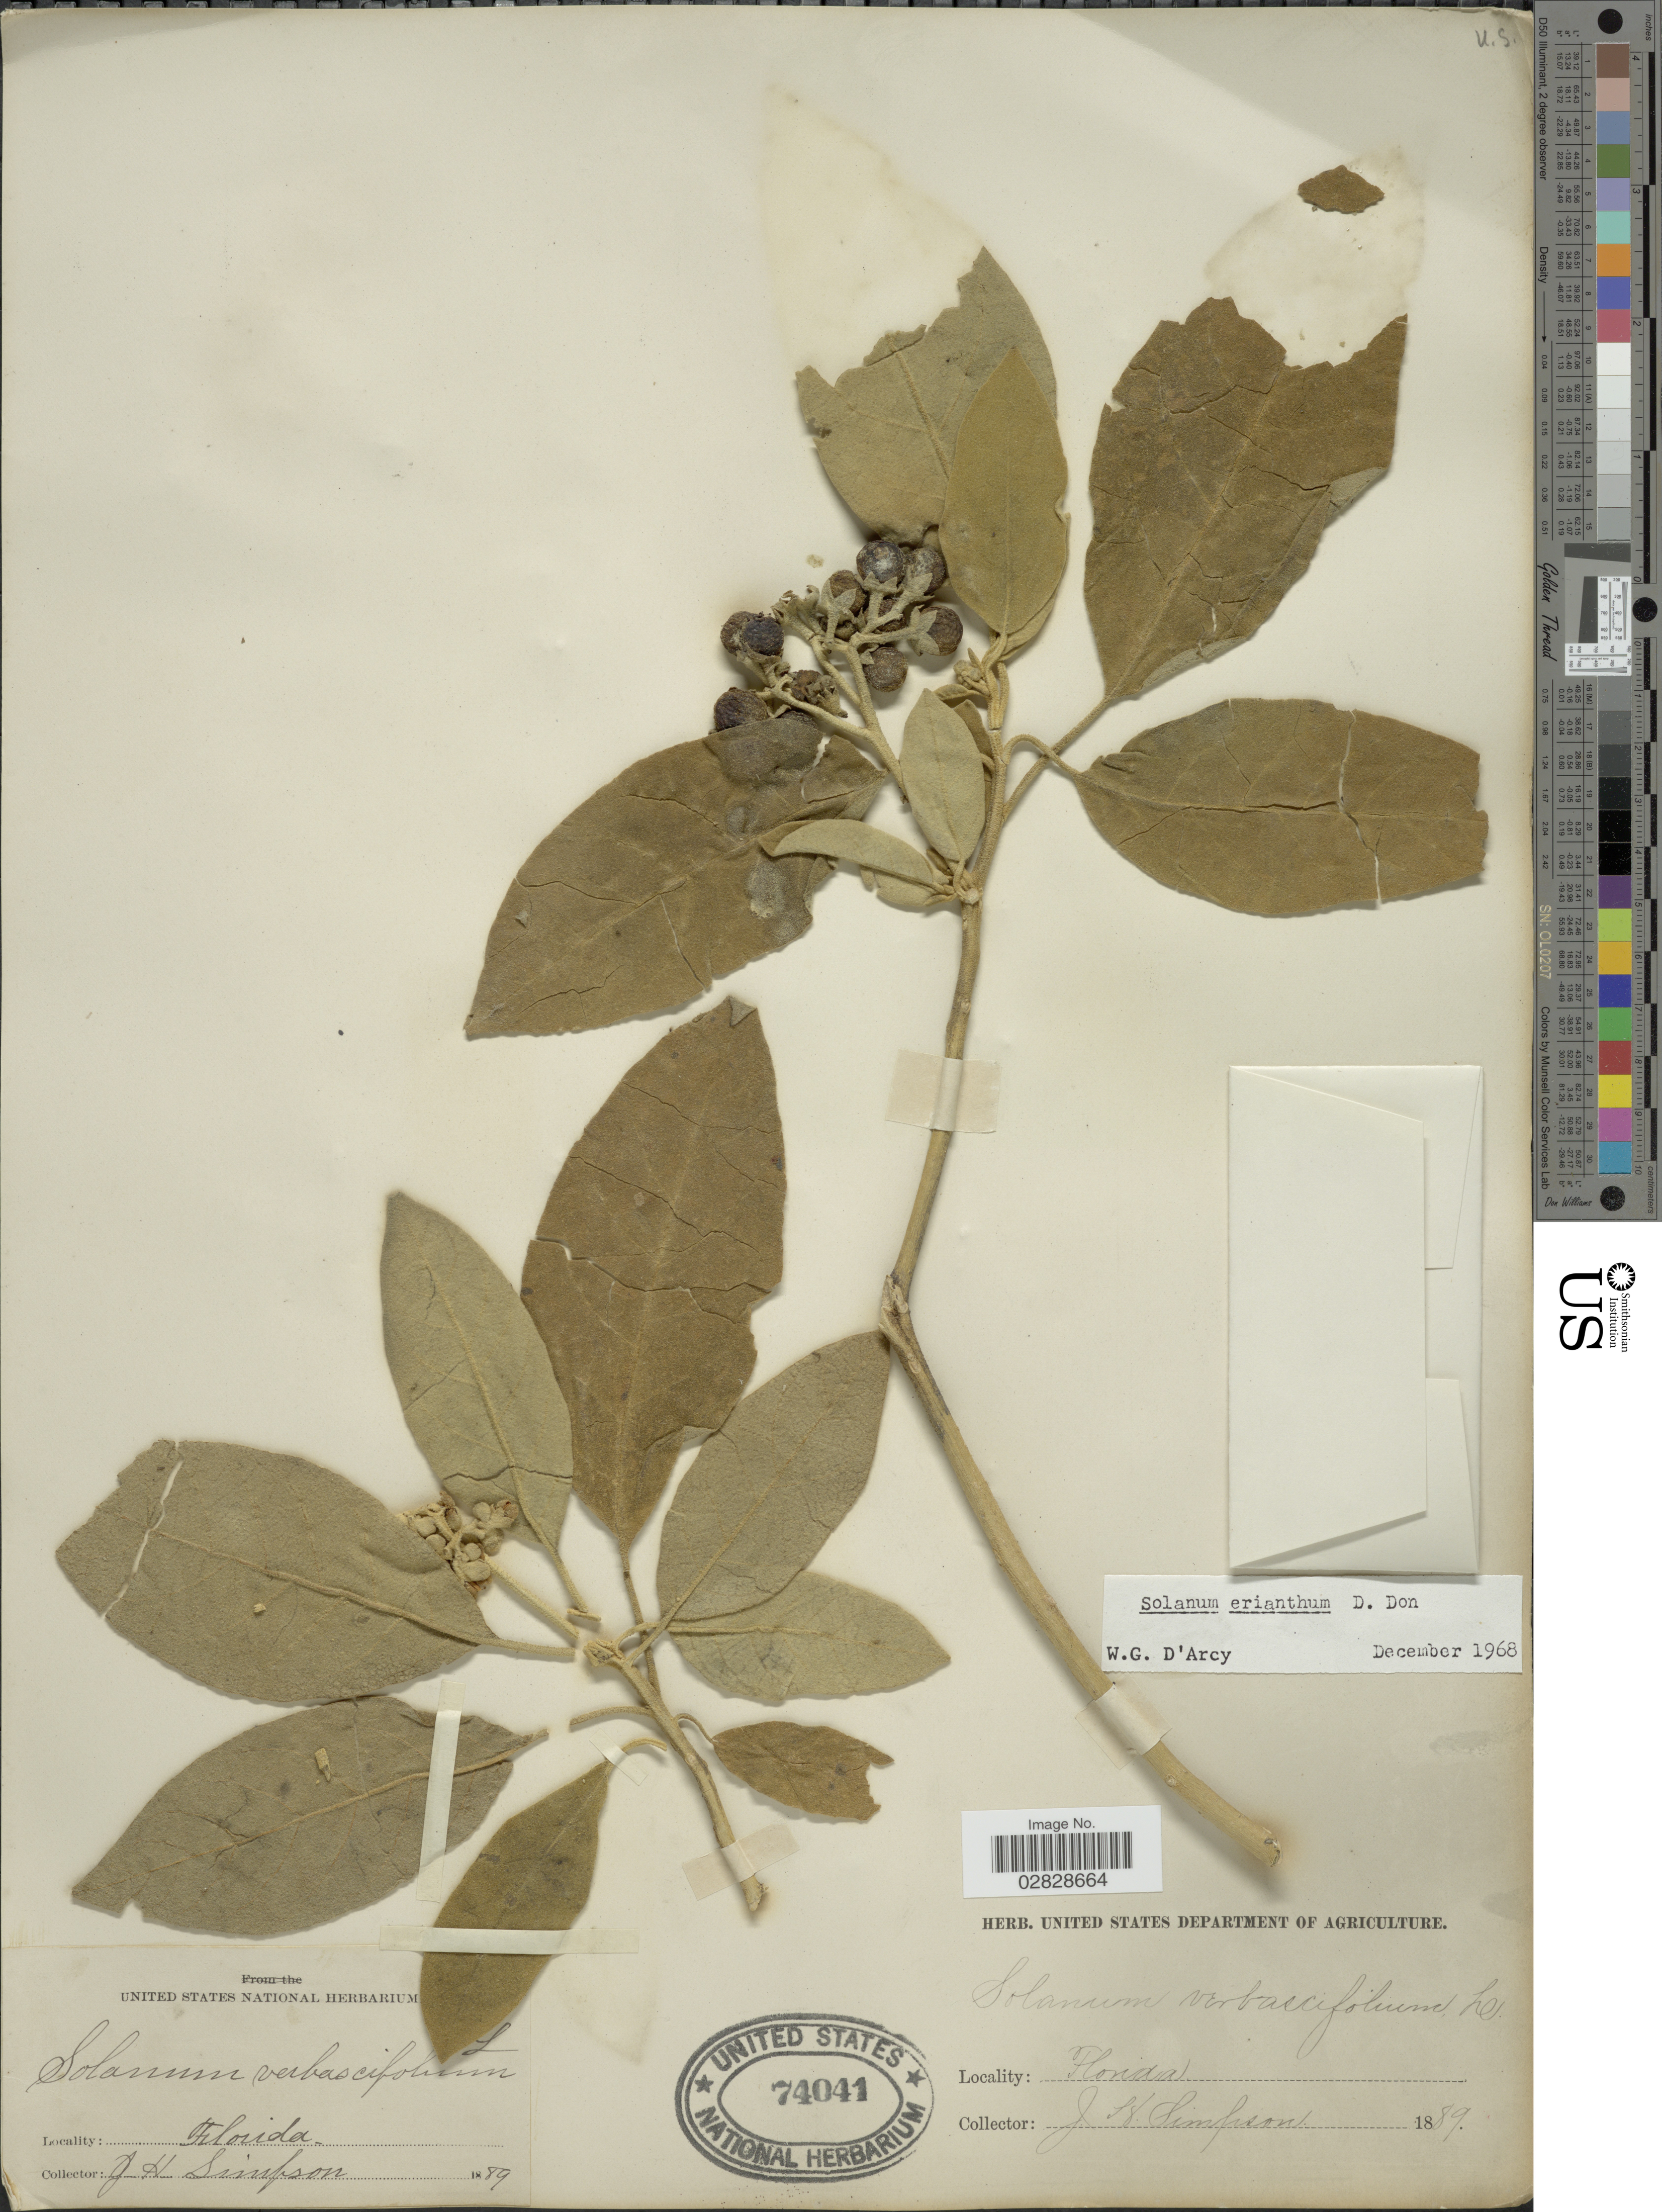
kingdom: Plantae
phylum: Tracheophyta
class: Magnoliopsida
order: Solanales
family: Solanaceae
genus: Solanum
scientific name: Solanum erianthum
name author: D. Don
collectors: J. H. Simpson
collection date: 1889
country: United States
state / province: Florida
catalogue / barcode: US 74041